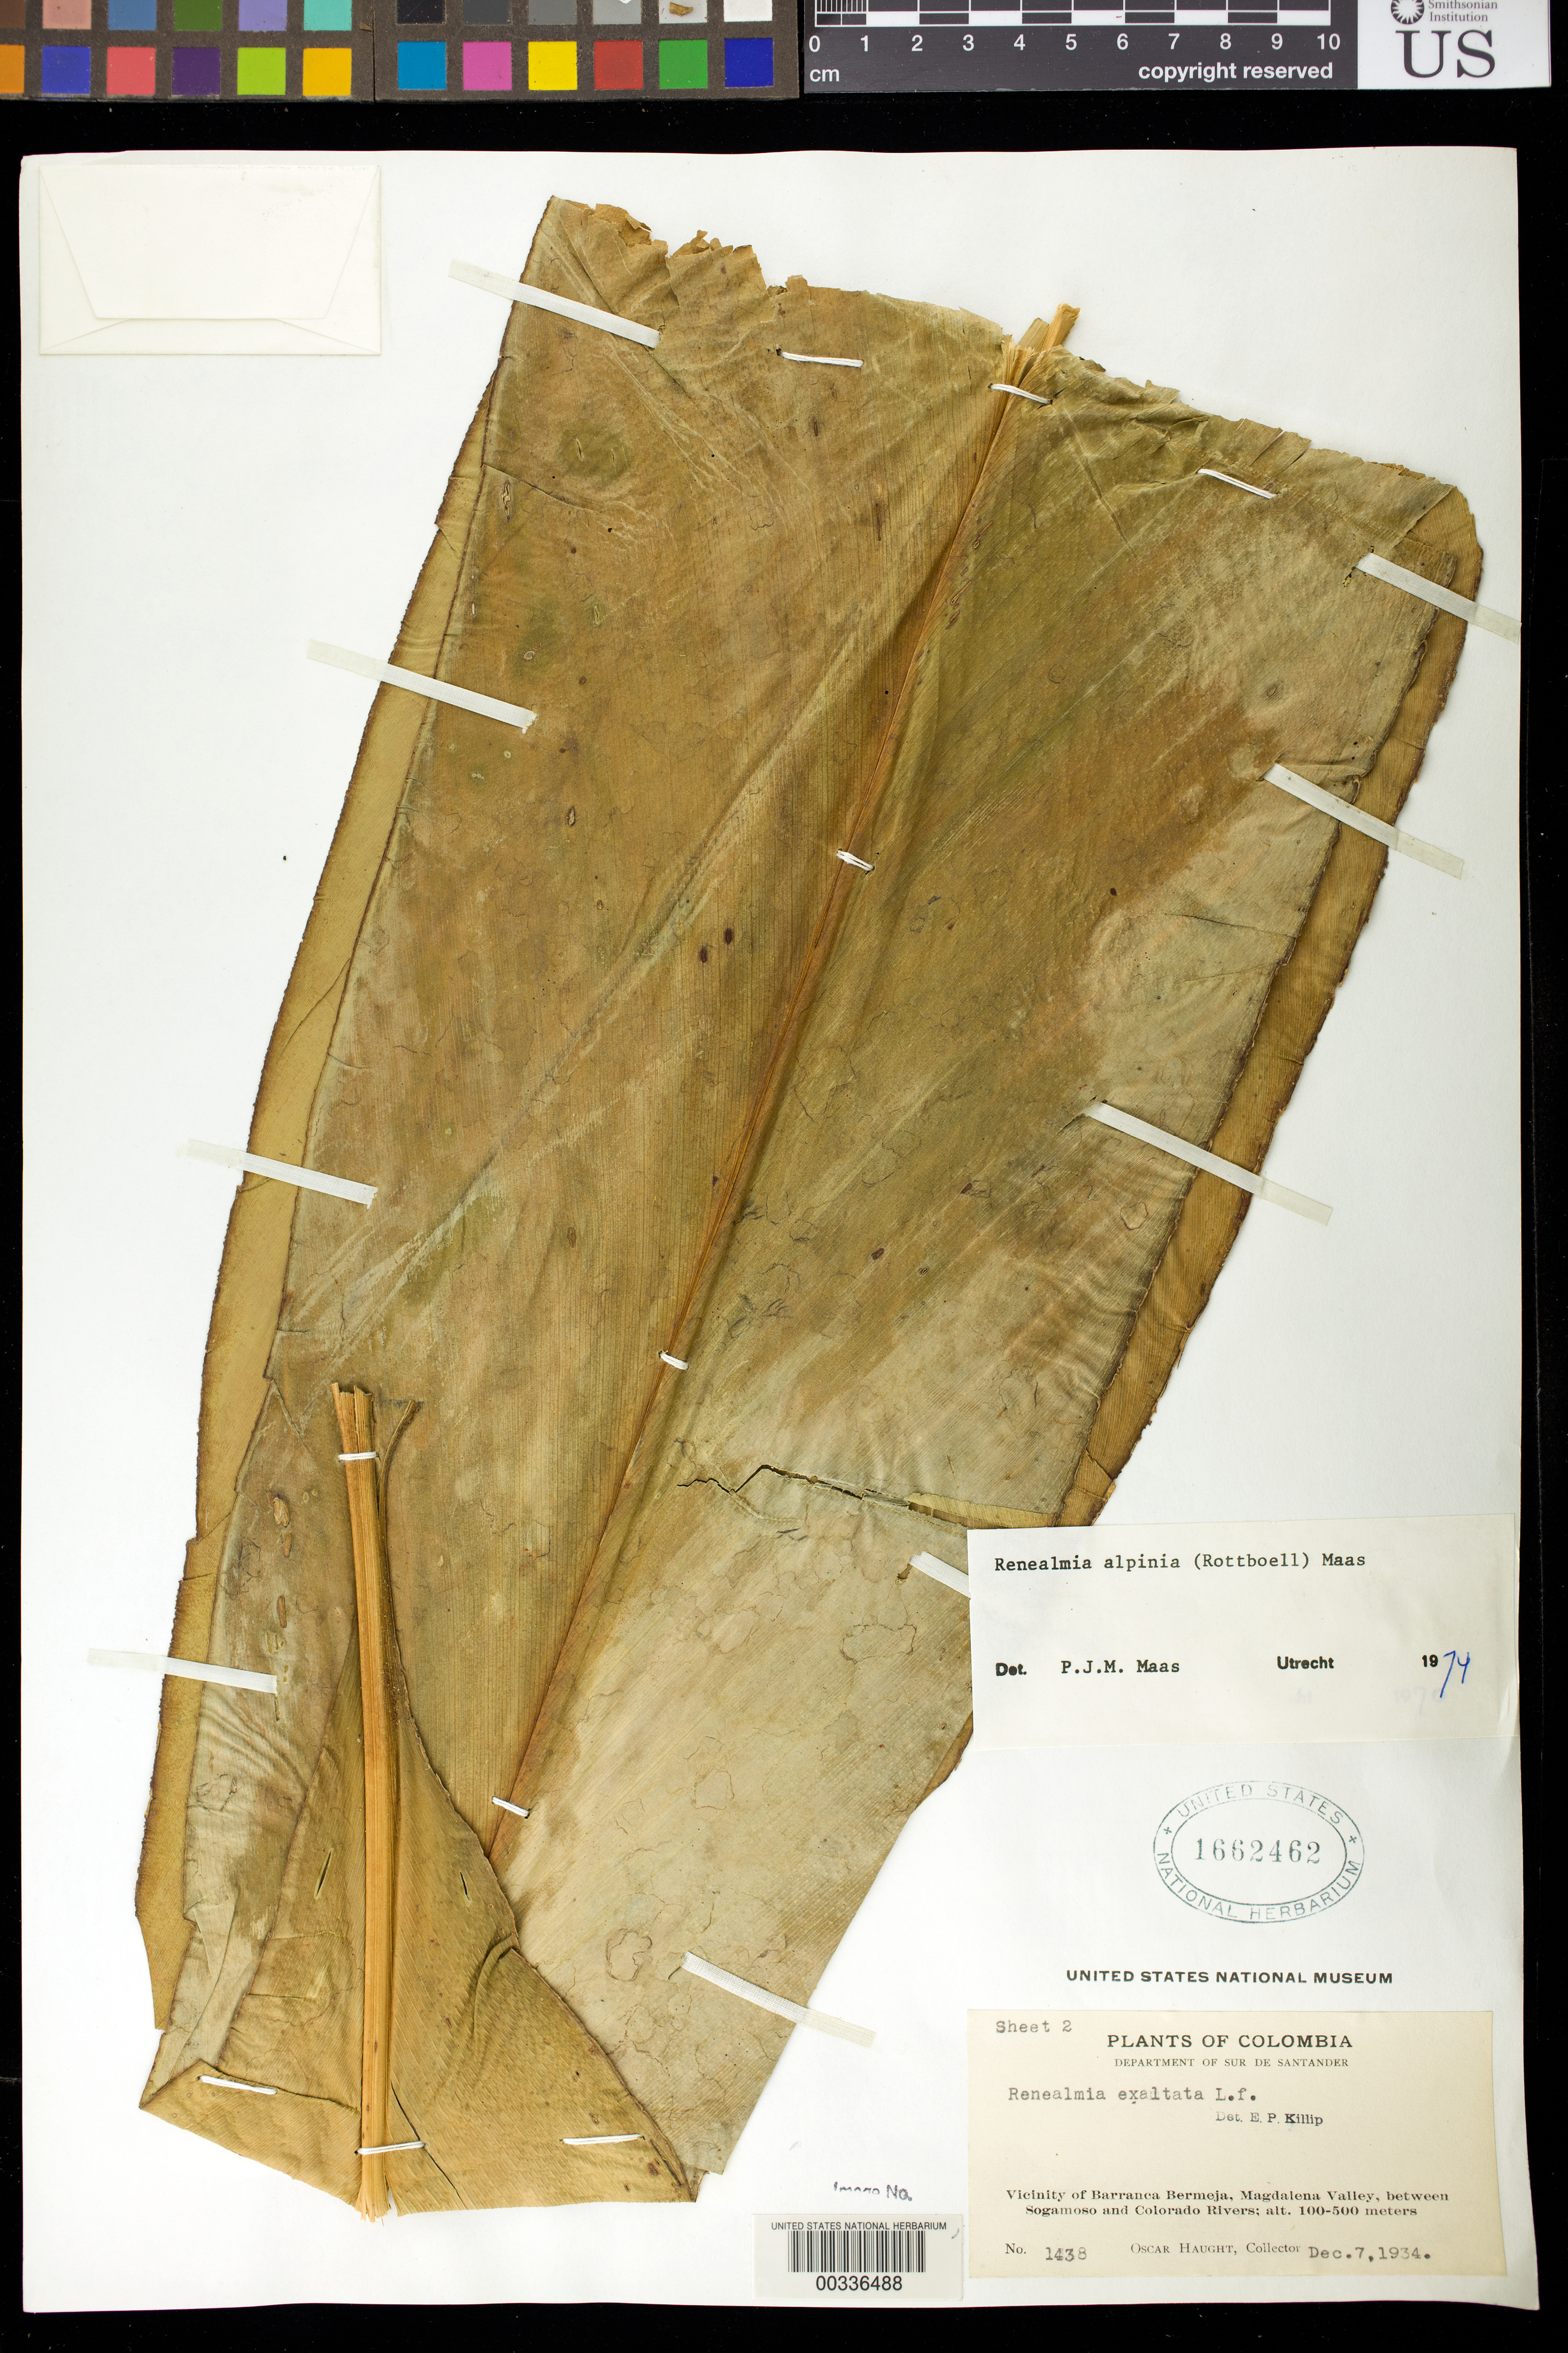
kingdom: Plantae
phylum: Tracheophyta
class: Liliopsida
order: Zingiberales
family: Zingiberaceae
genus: Renealmia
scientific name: Renealmia alpinia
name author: (Rottb.) Maas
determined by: Maas, Paul J. M.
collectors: O. L. Haught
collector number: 1438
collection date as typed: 07 Dec 1934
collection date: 1934-12-07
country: Colombia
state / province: Santander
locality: Camp Zarzal, vicinity of Barrancabermeja, Magdalena Valley, between Sogamosa and Colorado Rivers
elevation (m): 100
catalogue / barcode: US 1662462